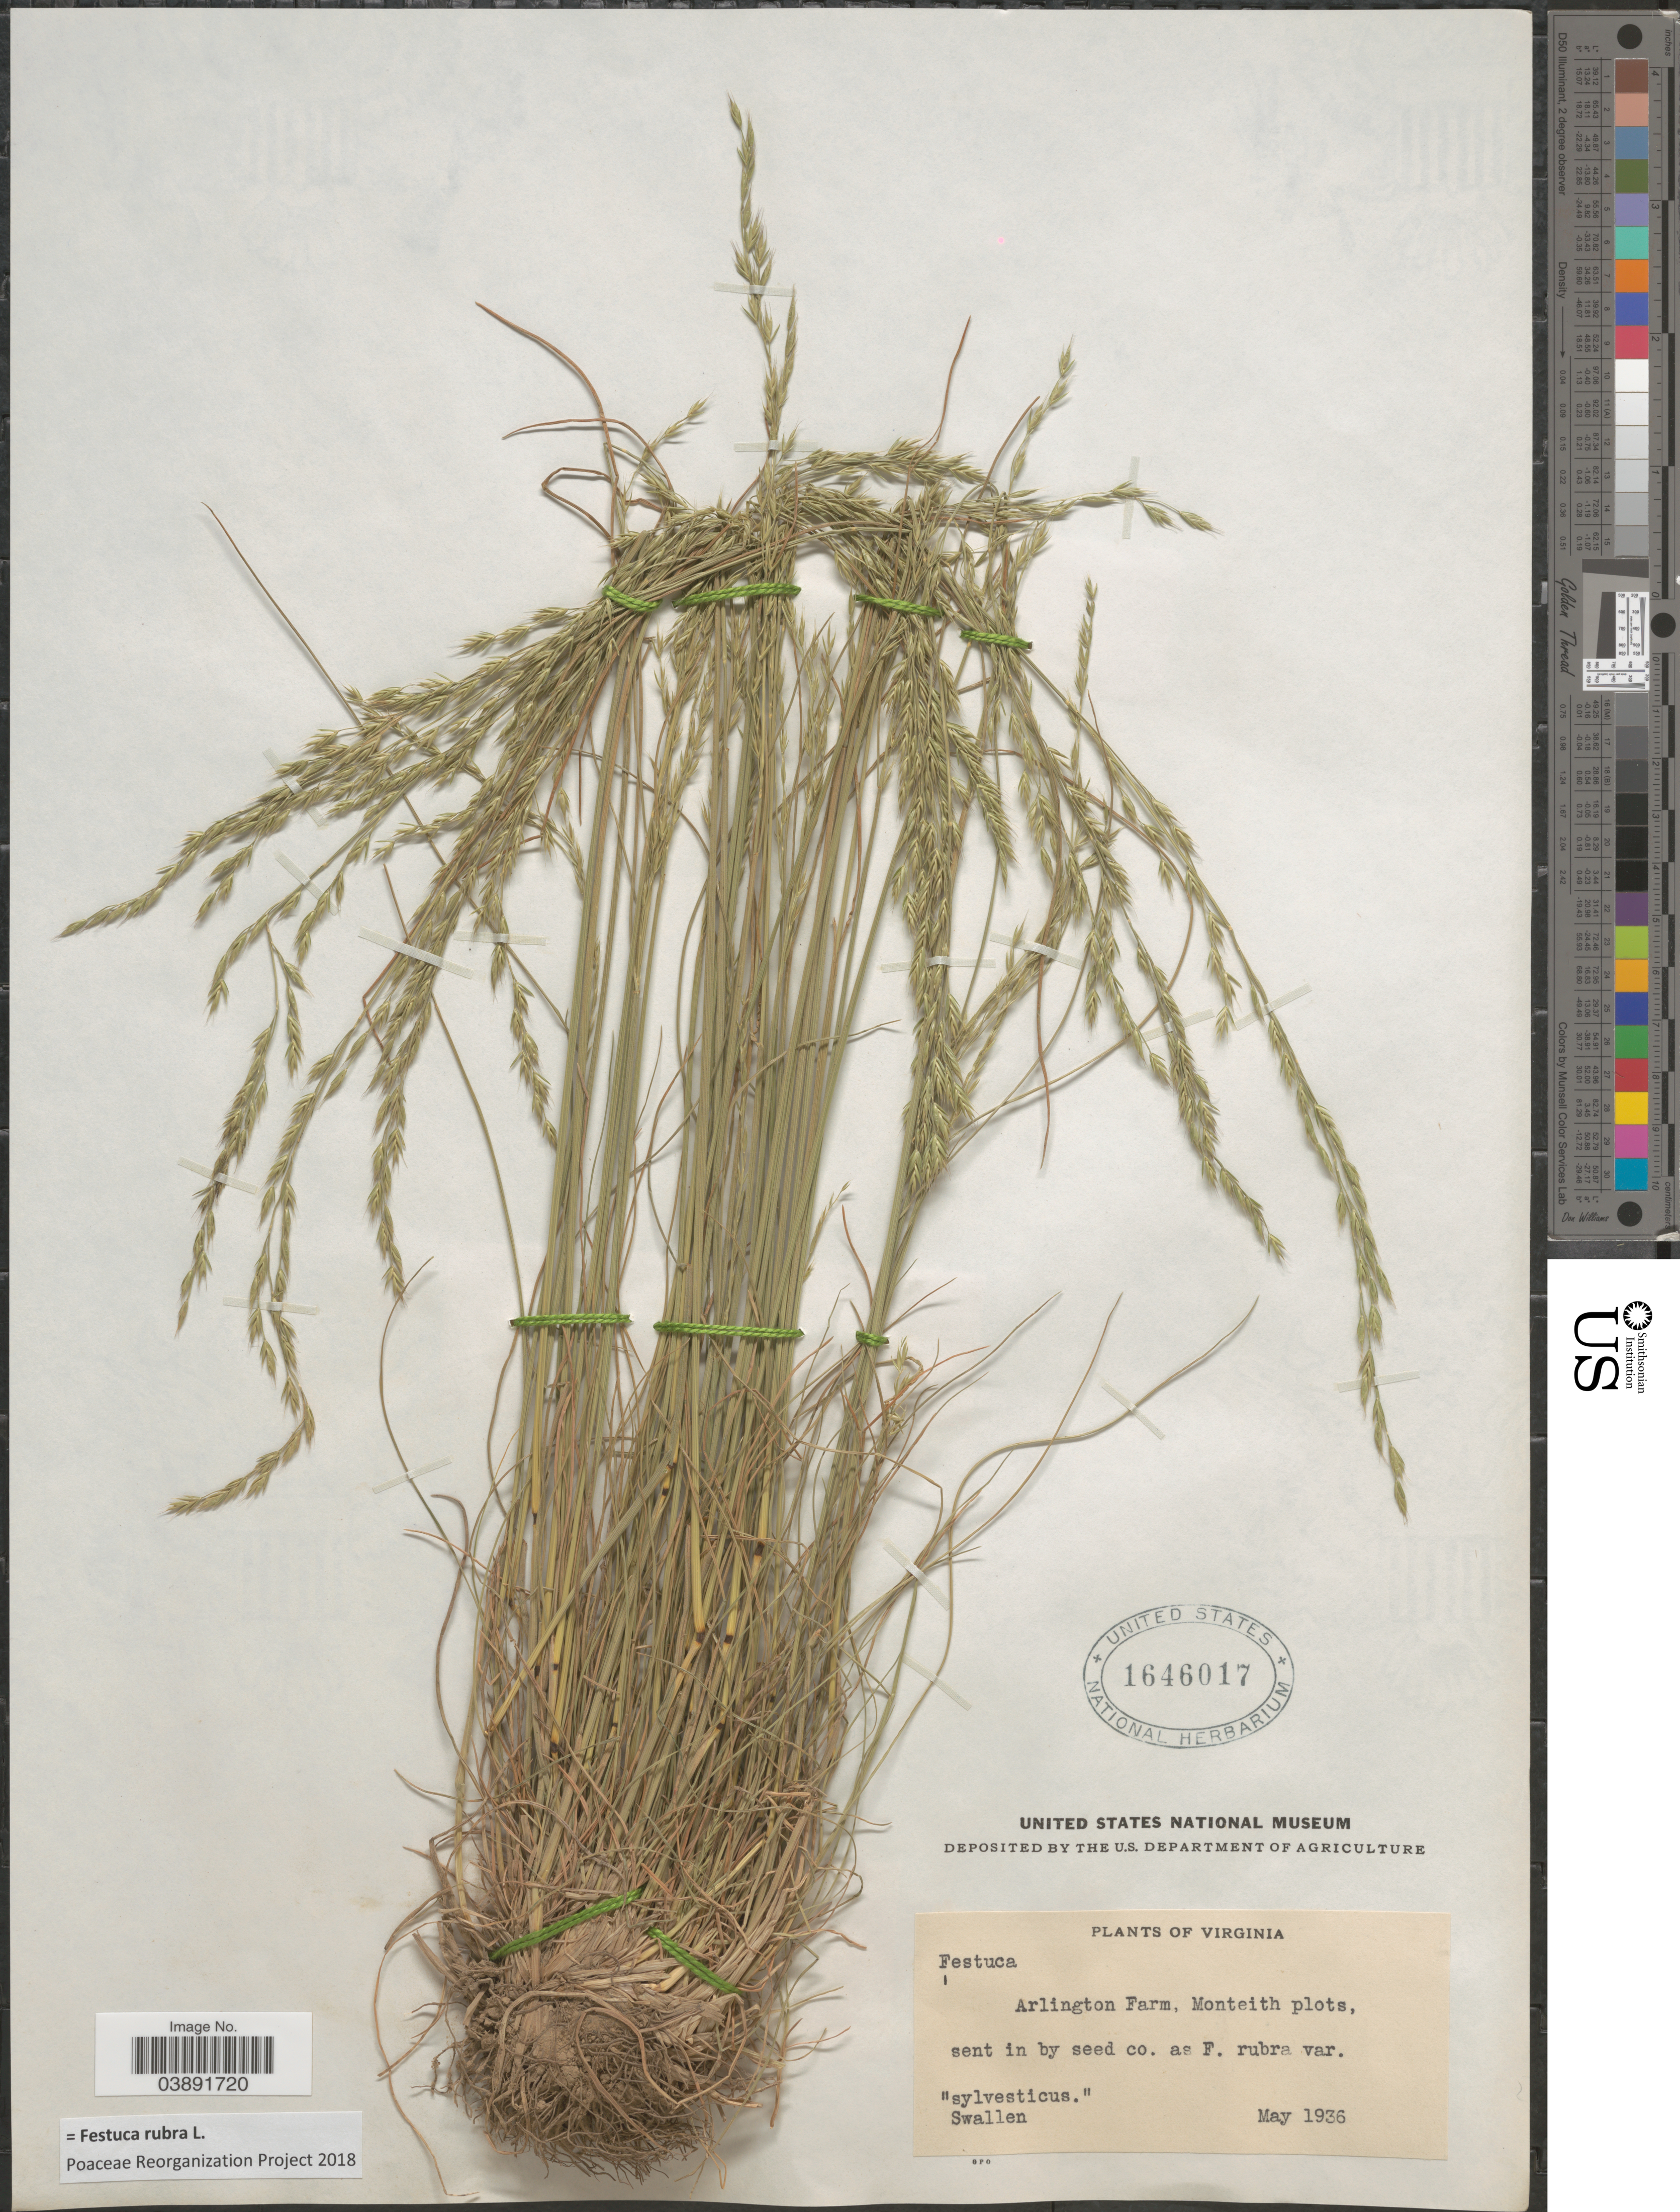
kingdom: Plantae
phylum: Tracheophyta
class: Liliopsida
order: Poales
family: Poaceae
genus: Festuca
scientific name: Festuca rubra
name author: L.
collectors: Swallen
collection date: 1936-05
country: United States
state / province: Virginia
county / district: Arlington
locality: Arlington Farm, Monteith plots.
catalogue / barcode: US 1646017